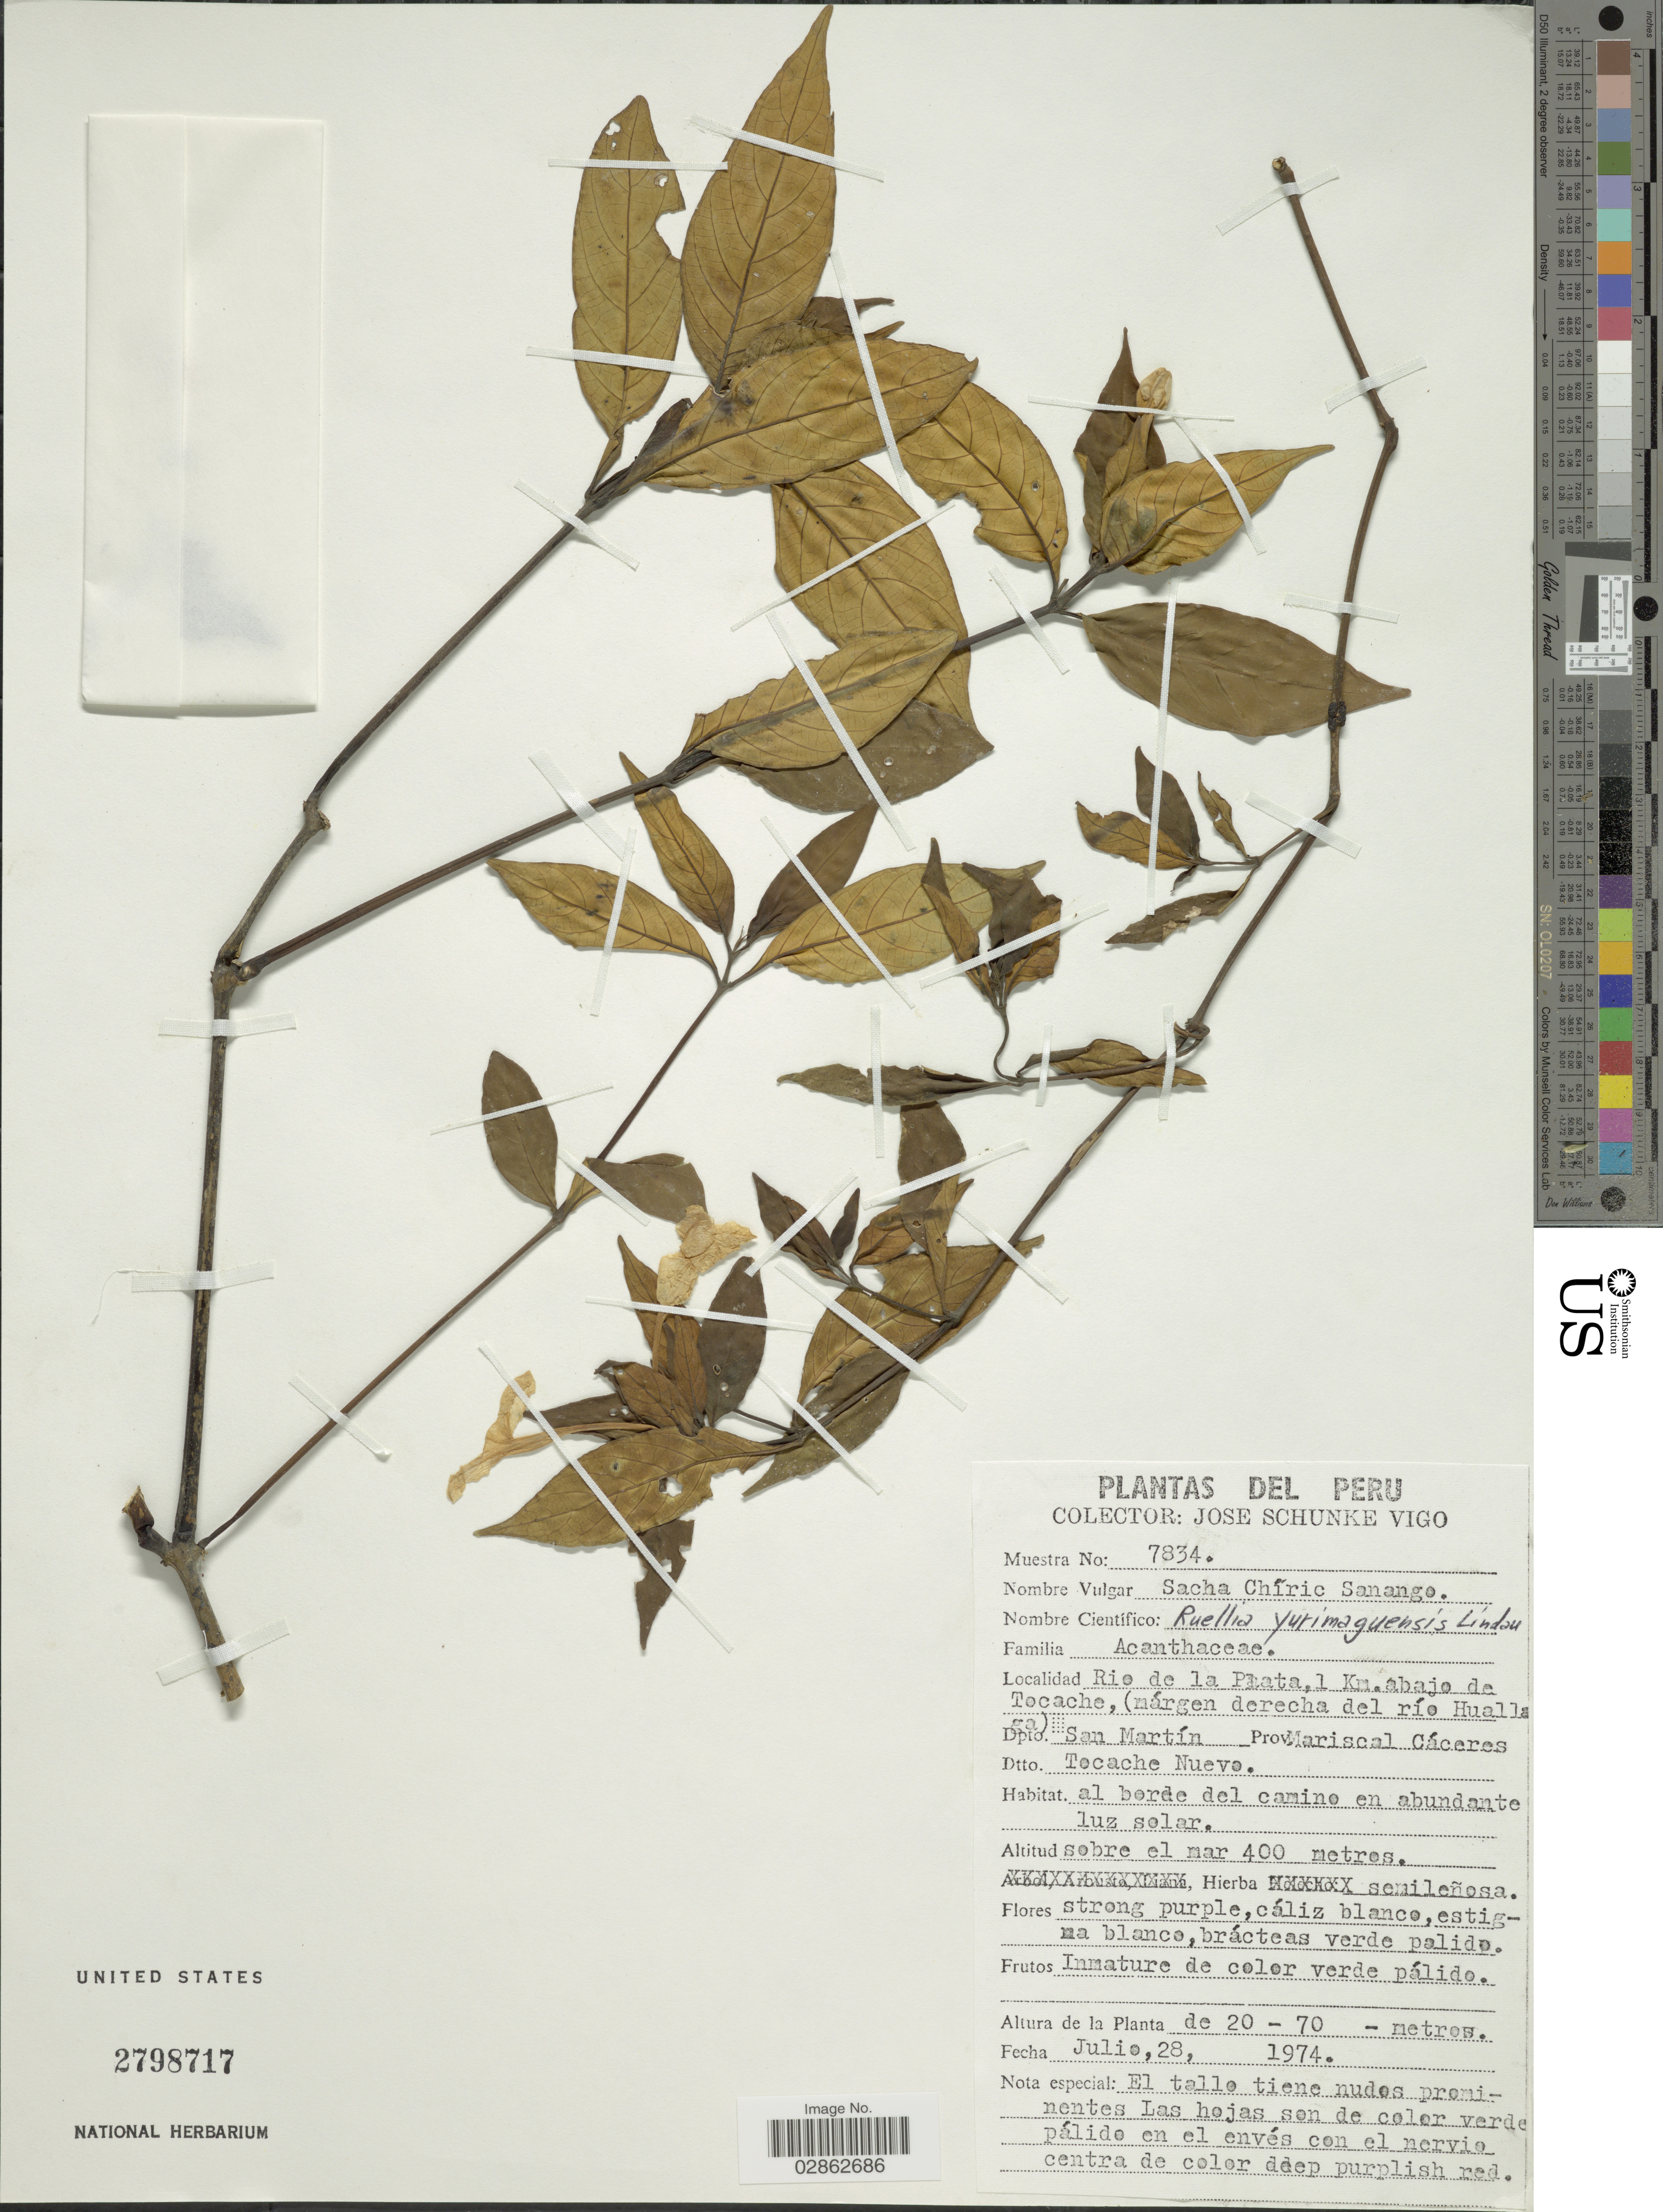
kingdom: Plantae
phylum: Tracheophyta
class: Magnoliopsida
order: Lamiales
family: Acanthaceae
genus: Ruellia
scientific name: Ruellia yurimaguensis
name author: Lindau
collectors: J. Schunke Vigo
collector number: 7834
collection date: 1974-07-28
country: Peru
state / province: San Martín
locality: Rio de la Plata, 1 Km. abajo de Tocache, (márgen derecha del río Huallaga). Dpto. San Martín. Prov. Mariscal Cáceres. Dtto. Tocache Nuevo.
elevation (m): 400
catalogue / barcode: US 2798717